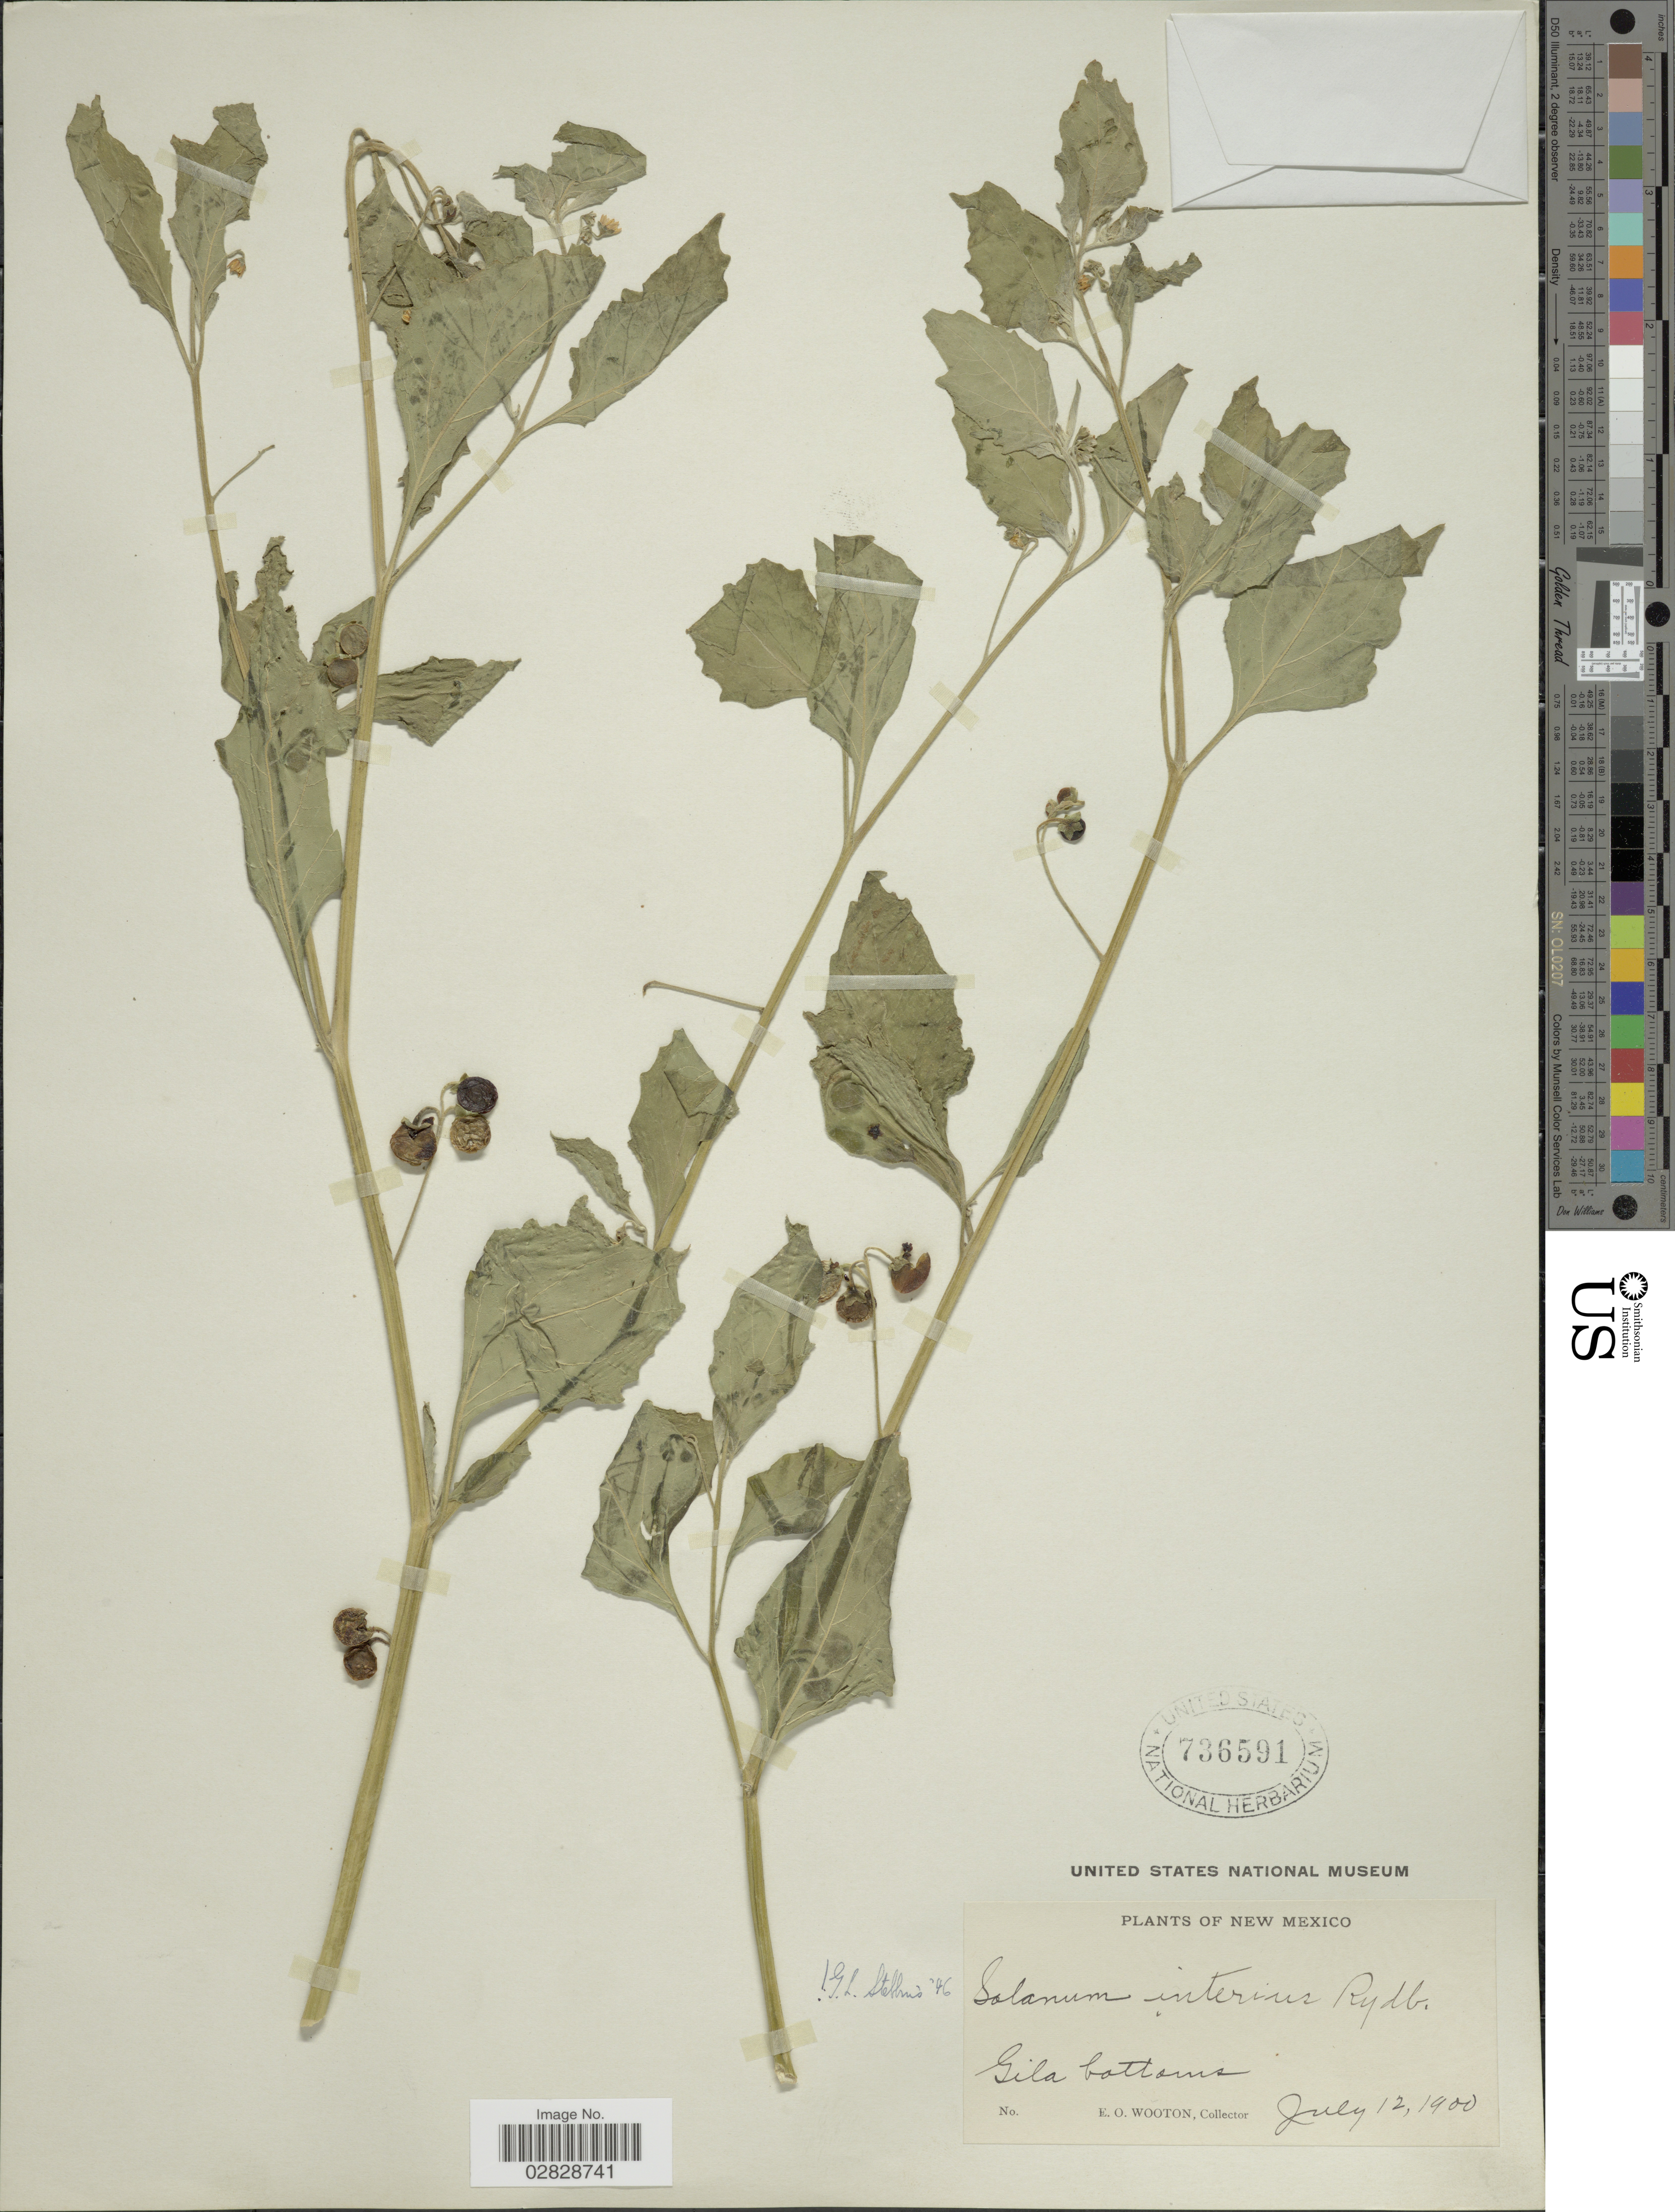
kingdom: Plantae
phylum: Tracheophyta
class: Magnoliopsida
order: Solanales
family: Solanaceae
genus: Solanum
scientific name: Solanum interius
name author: Rydb.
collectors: E. O. Wooton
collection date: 1900-07-12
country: United States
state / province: New Mexico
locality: Gila bottoms.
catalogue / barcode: US 736591